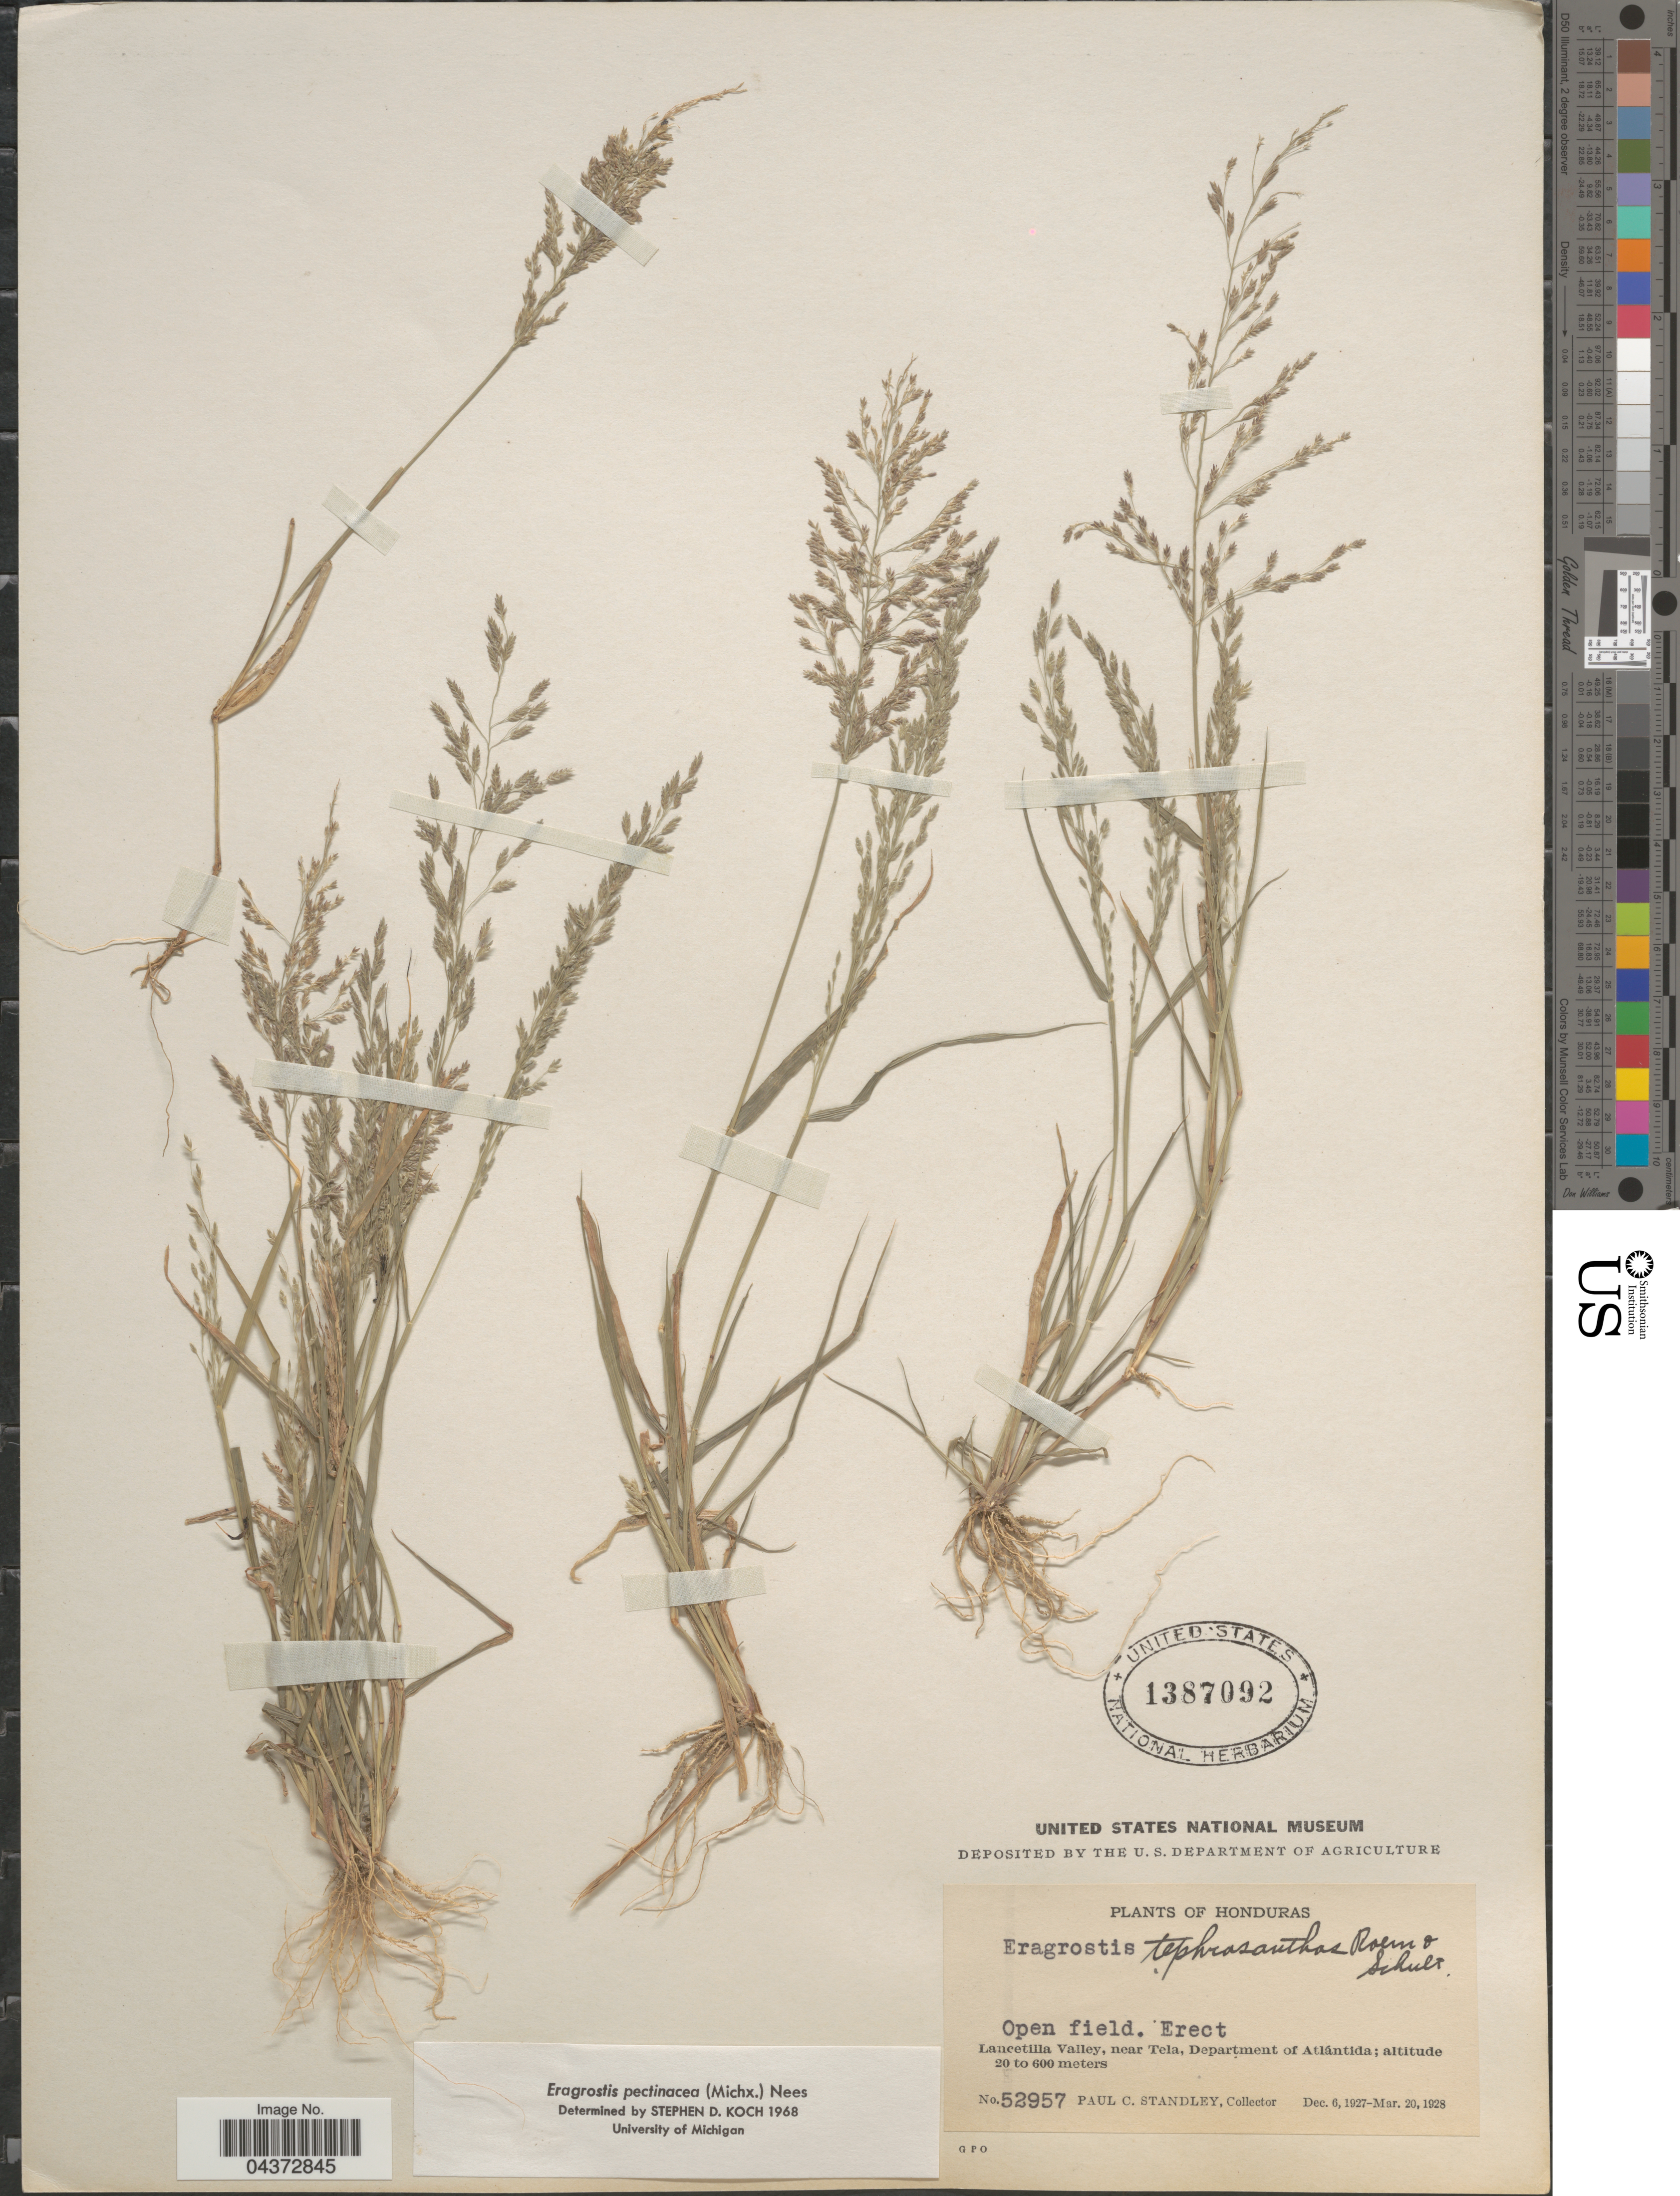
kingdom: Plantae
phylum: Tracheophyta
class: Liliopsida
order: Poales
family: Poaceae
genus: Eragrostis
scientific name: Eragrostis pectinacea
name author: (Michx.) Nees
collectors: P. C. Standley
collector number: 52957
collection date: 1927-12-06/1928-03-20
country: Honduras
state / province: Atlantida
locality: Lancetilla Valley, near Tela, Department of Atlántida.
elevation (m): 20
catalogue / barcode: US 1387092